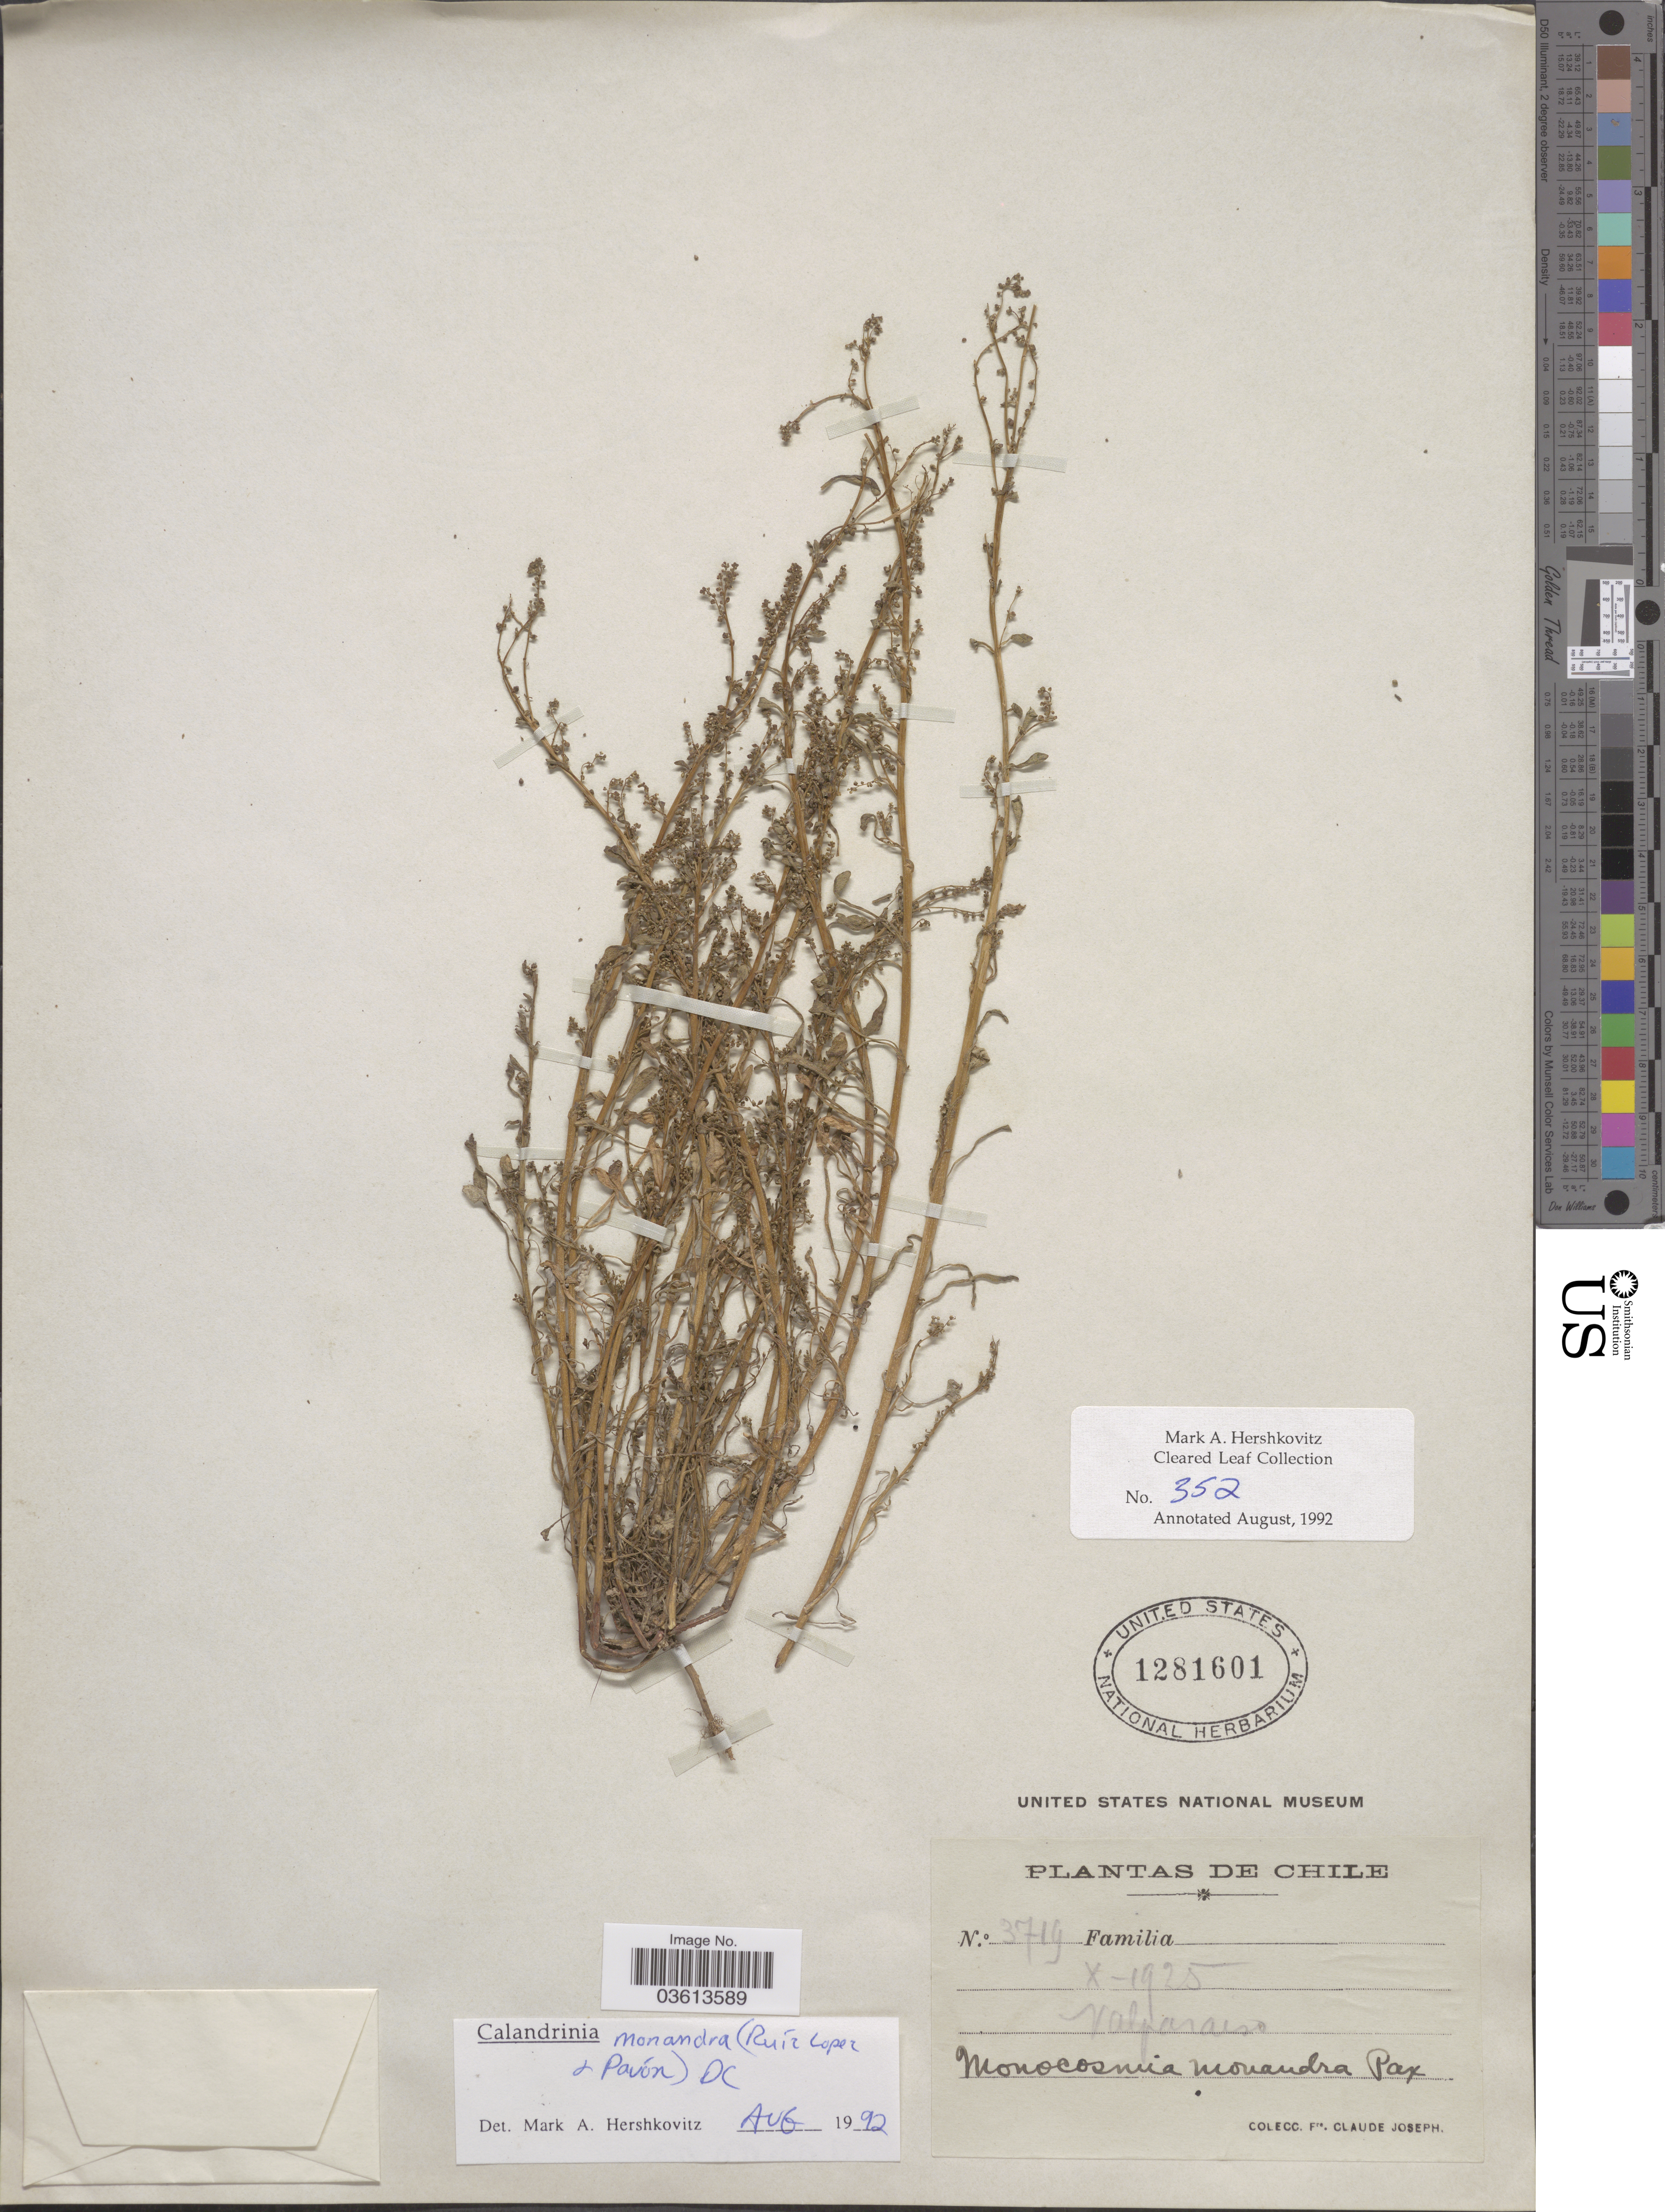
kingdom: Plantae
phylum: Tracheophyta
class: Magnoliopsida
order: Caryophyllales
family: Montiaceae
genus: Calandrinia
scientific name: Calandrinia monandra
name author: (Ruiz & Pav.) DC.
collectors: Bro. Claude-Joseph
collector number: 3719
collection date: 1925-10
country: Chile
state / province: Valparaíso (V)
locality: Valparaiso.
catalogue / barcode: US 1281601